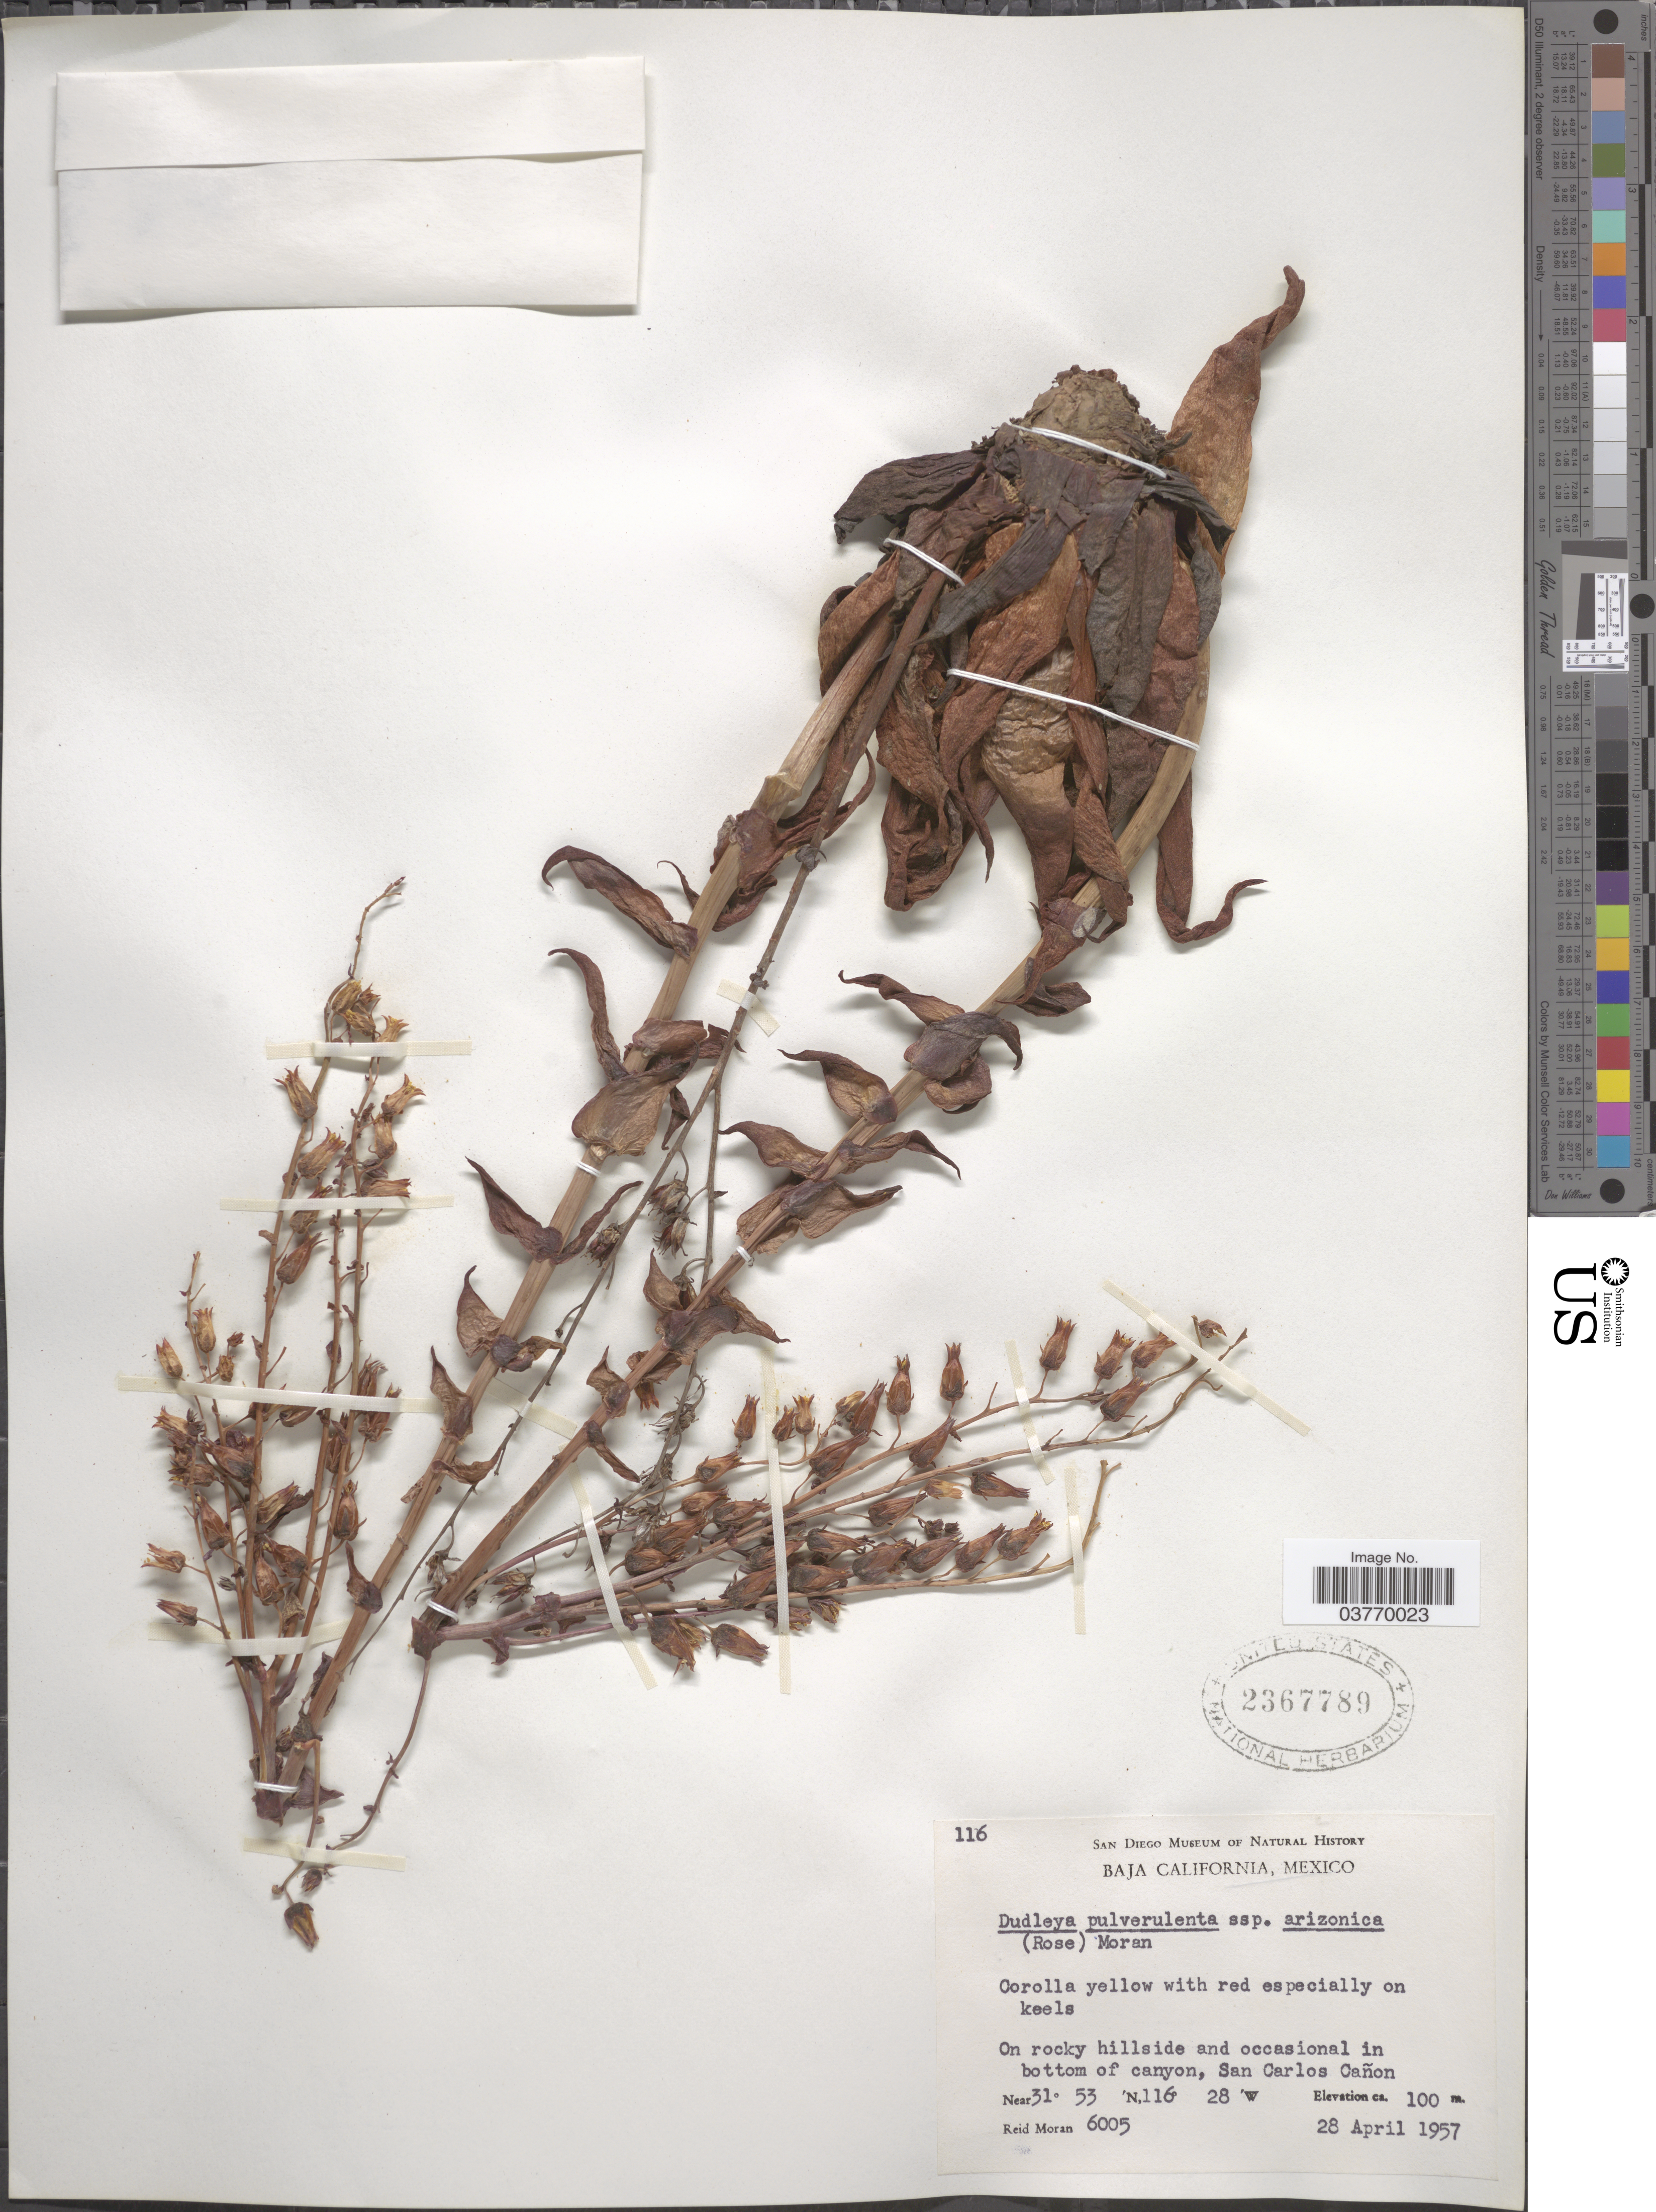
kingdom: Plantae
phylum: Tracheophyta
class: Magnoliopsida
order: Saxifragales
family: Crassulaceae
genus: Dudleya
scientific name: Dudleya pulverulenta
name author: (Nutt.) Britton & Rose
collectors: R. V. Moran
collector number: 6005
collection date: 1957-04-28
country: Mexico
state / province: Baja California Norte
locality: On rocky hillside and occasional in bottom of canyon, San Carlos Cañon.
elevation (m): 100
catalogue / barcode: US 2367789